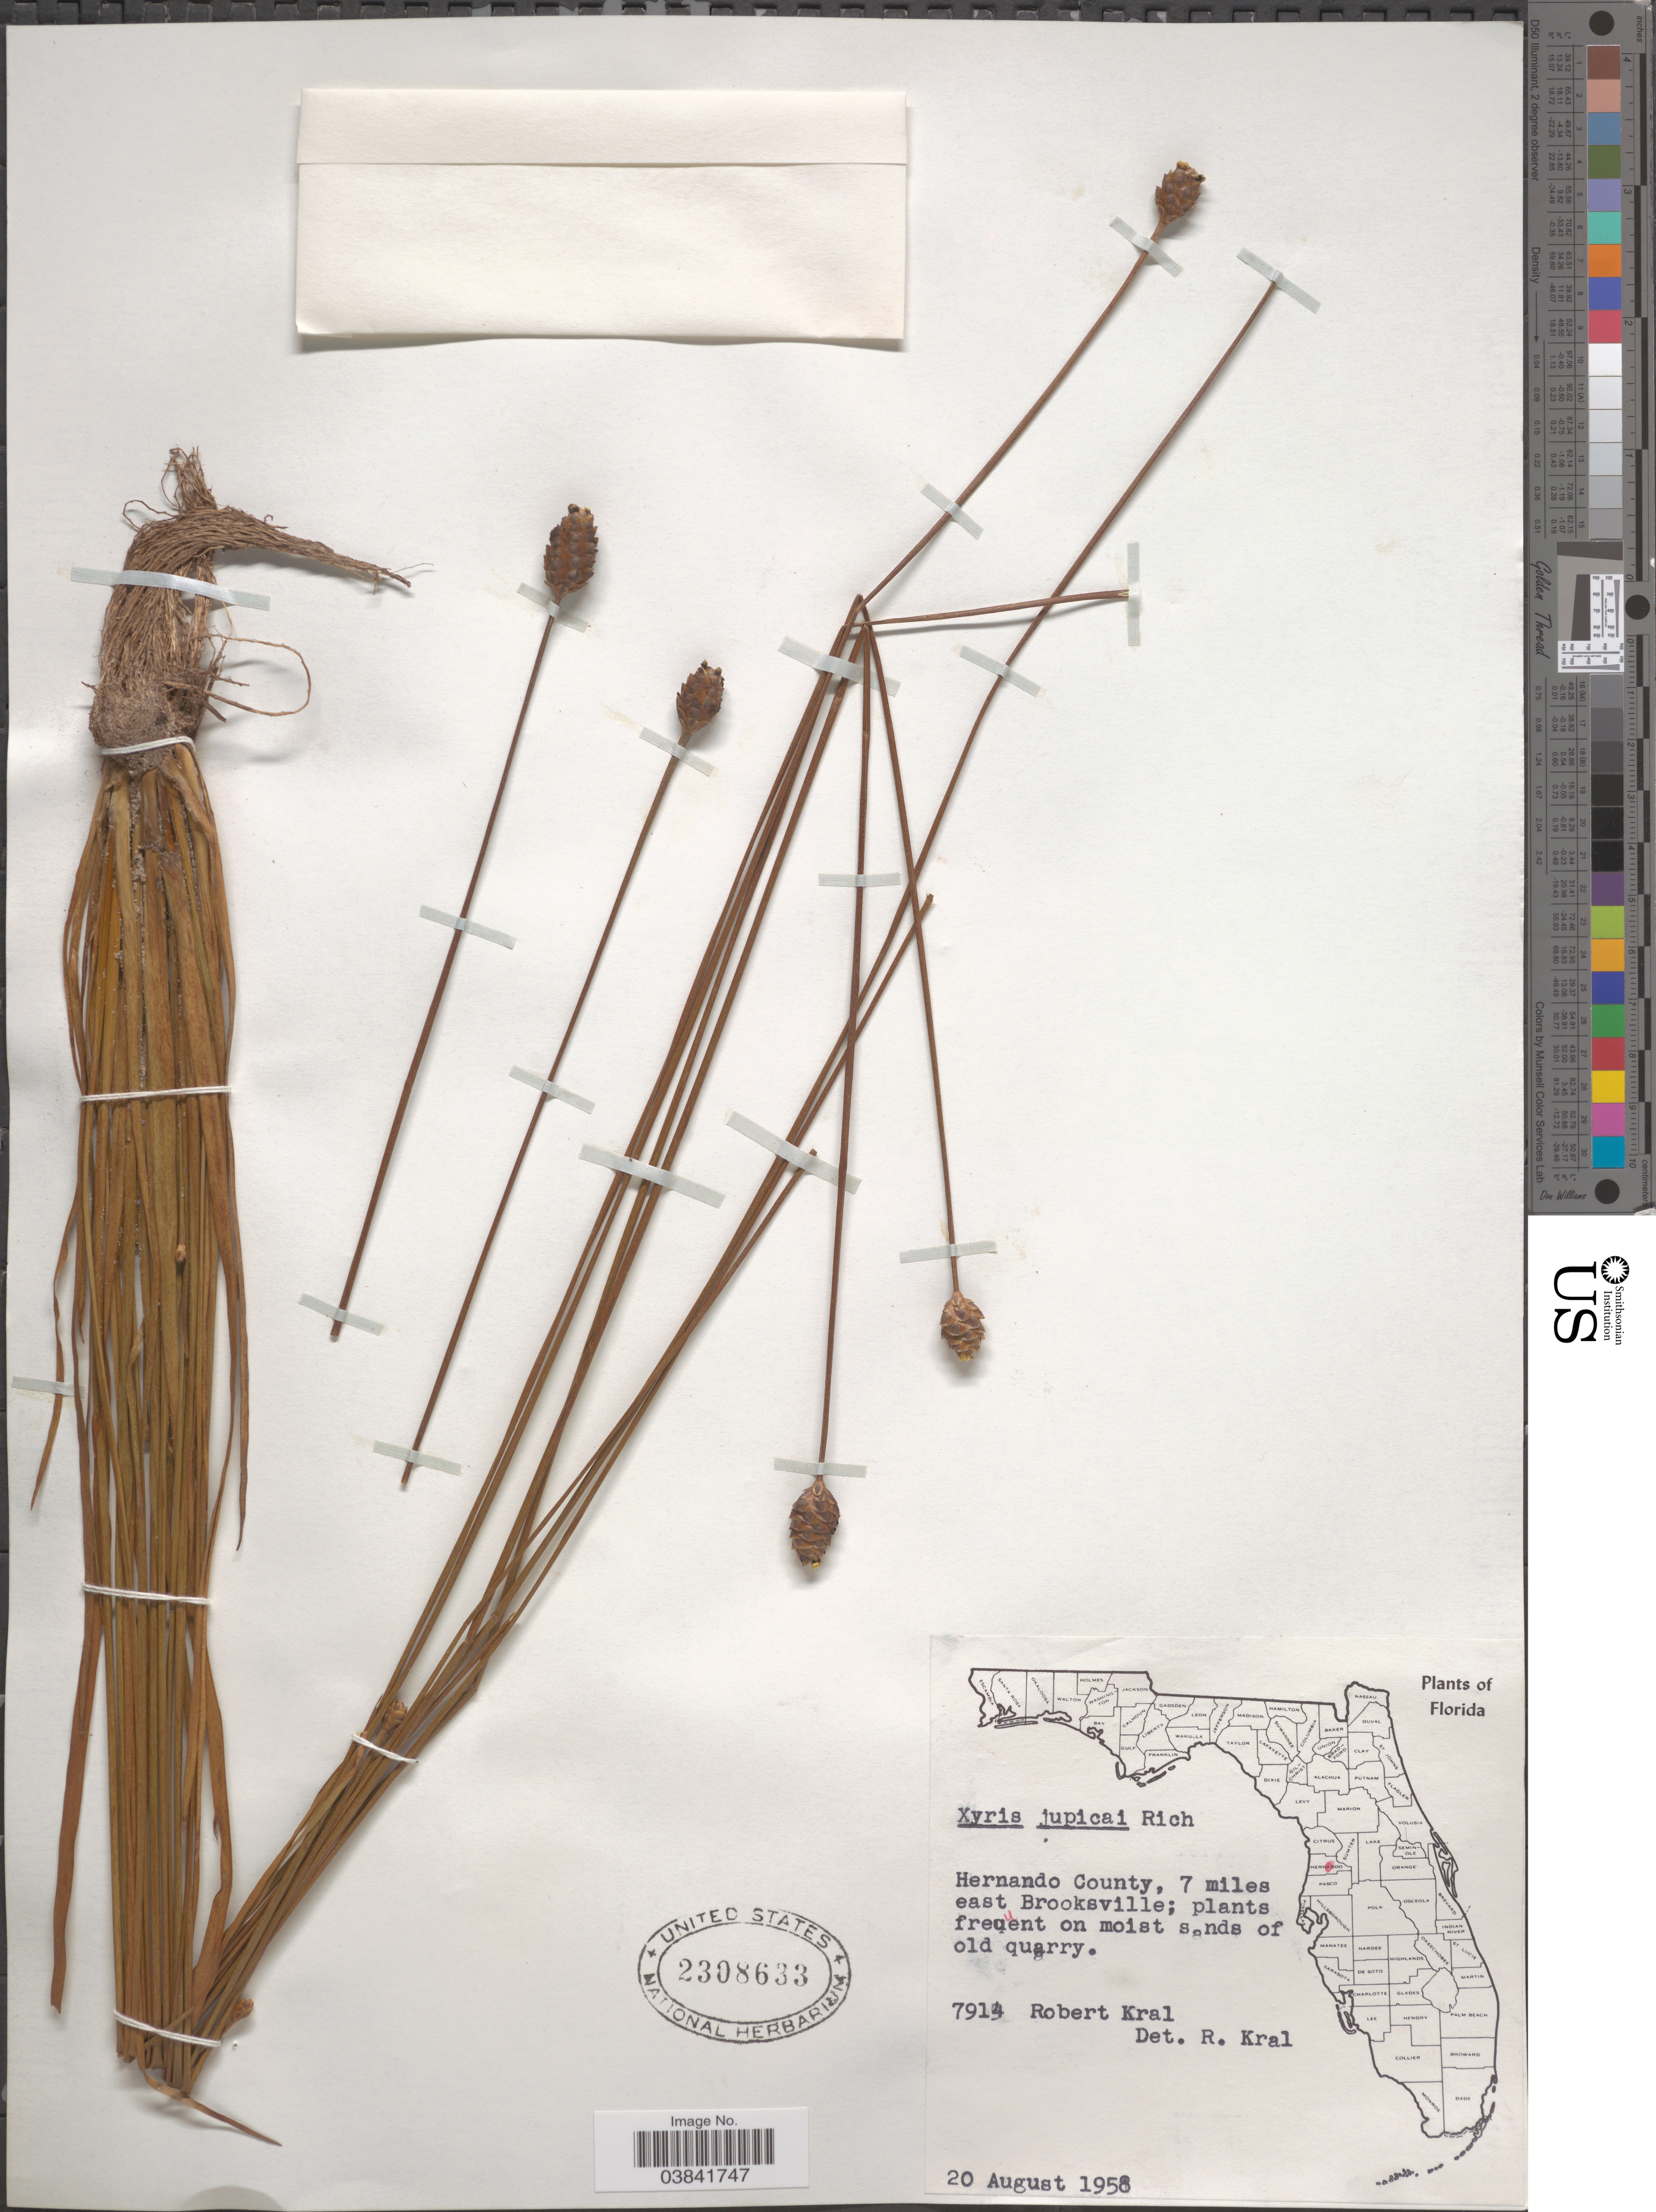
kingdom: Plantae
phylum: Tracheophyta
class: Liliopsida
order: Poales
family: Xyridaceae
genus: Xyris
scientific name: Xyris jupicai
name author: Rich.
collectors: R. Kral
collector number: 7914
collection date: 1958-08-20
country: United States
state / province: Florida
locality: Hernando County, 7 miles east Brooksville.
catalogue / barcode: US 2308633